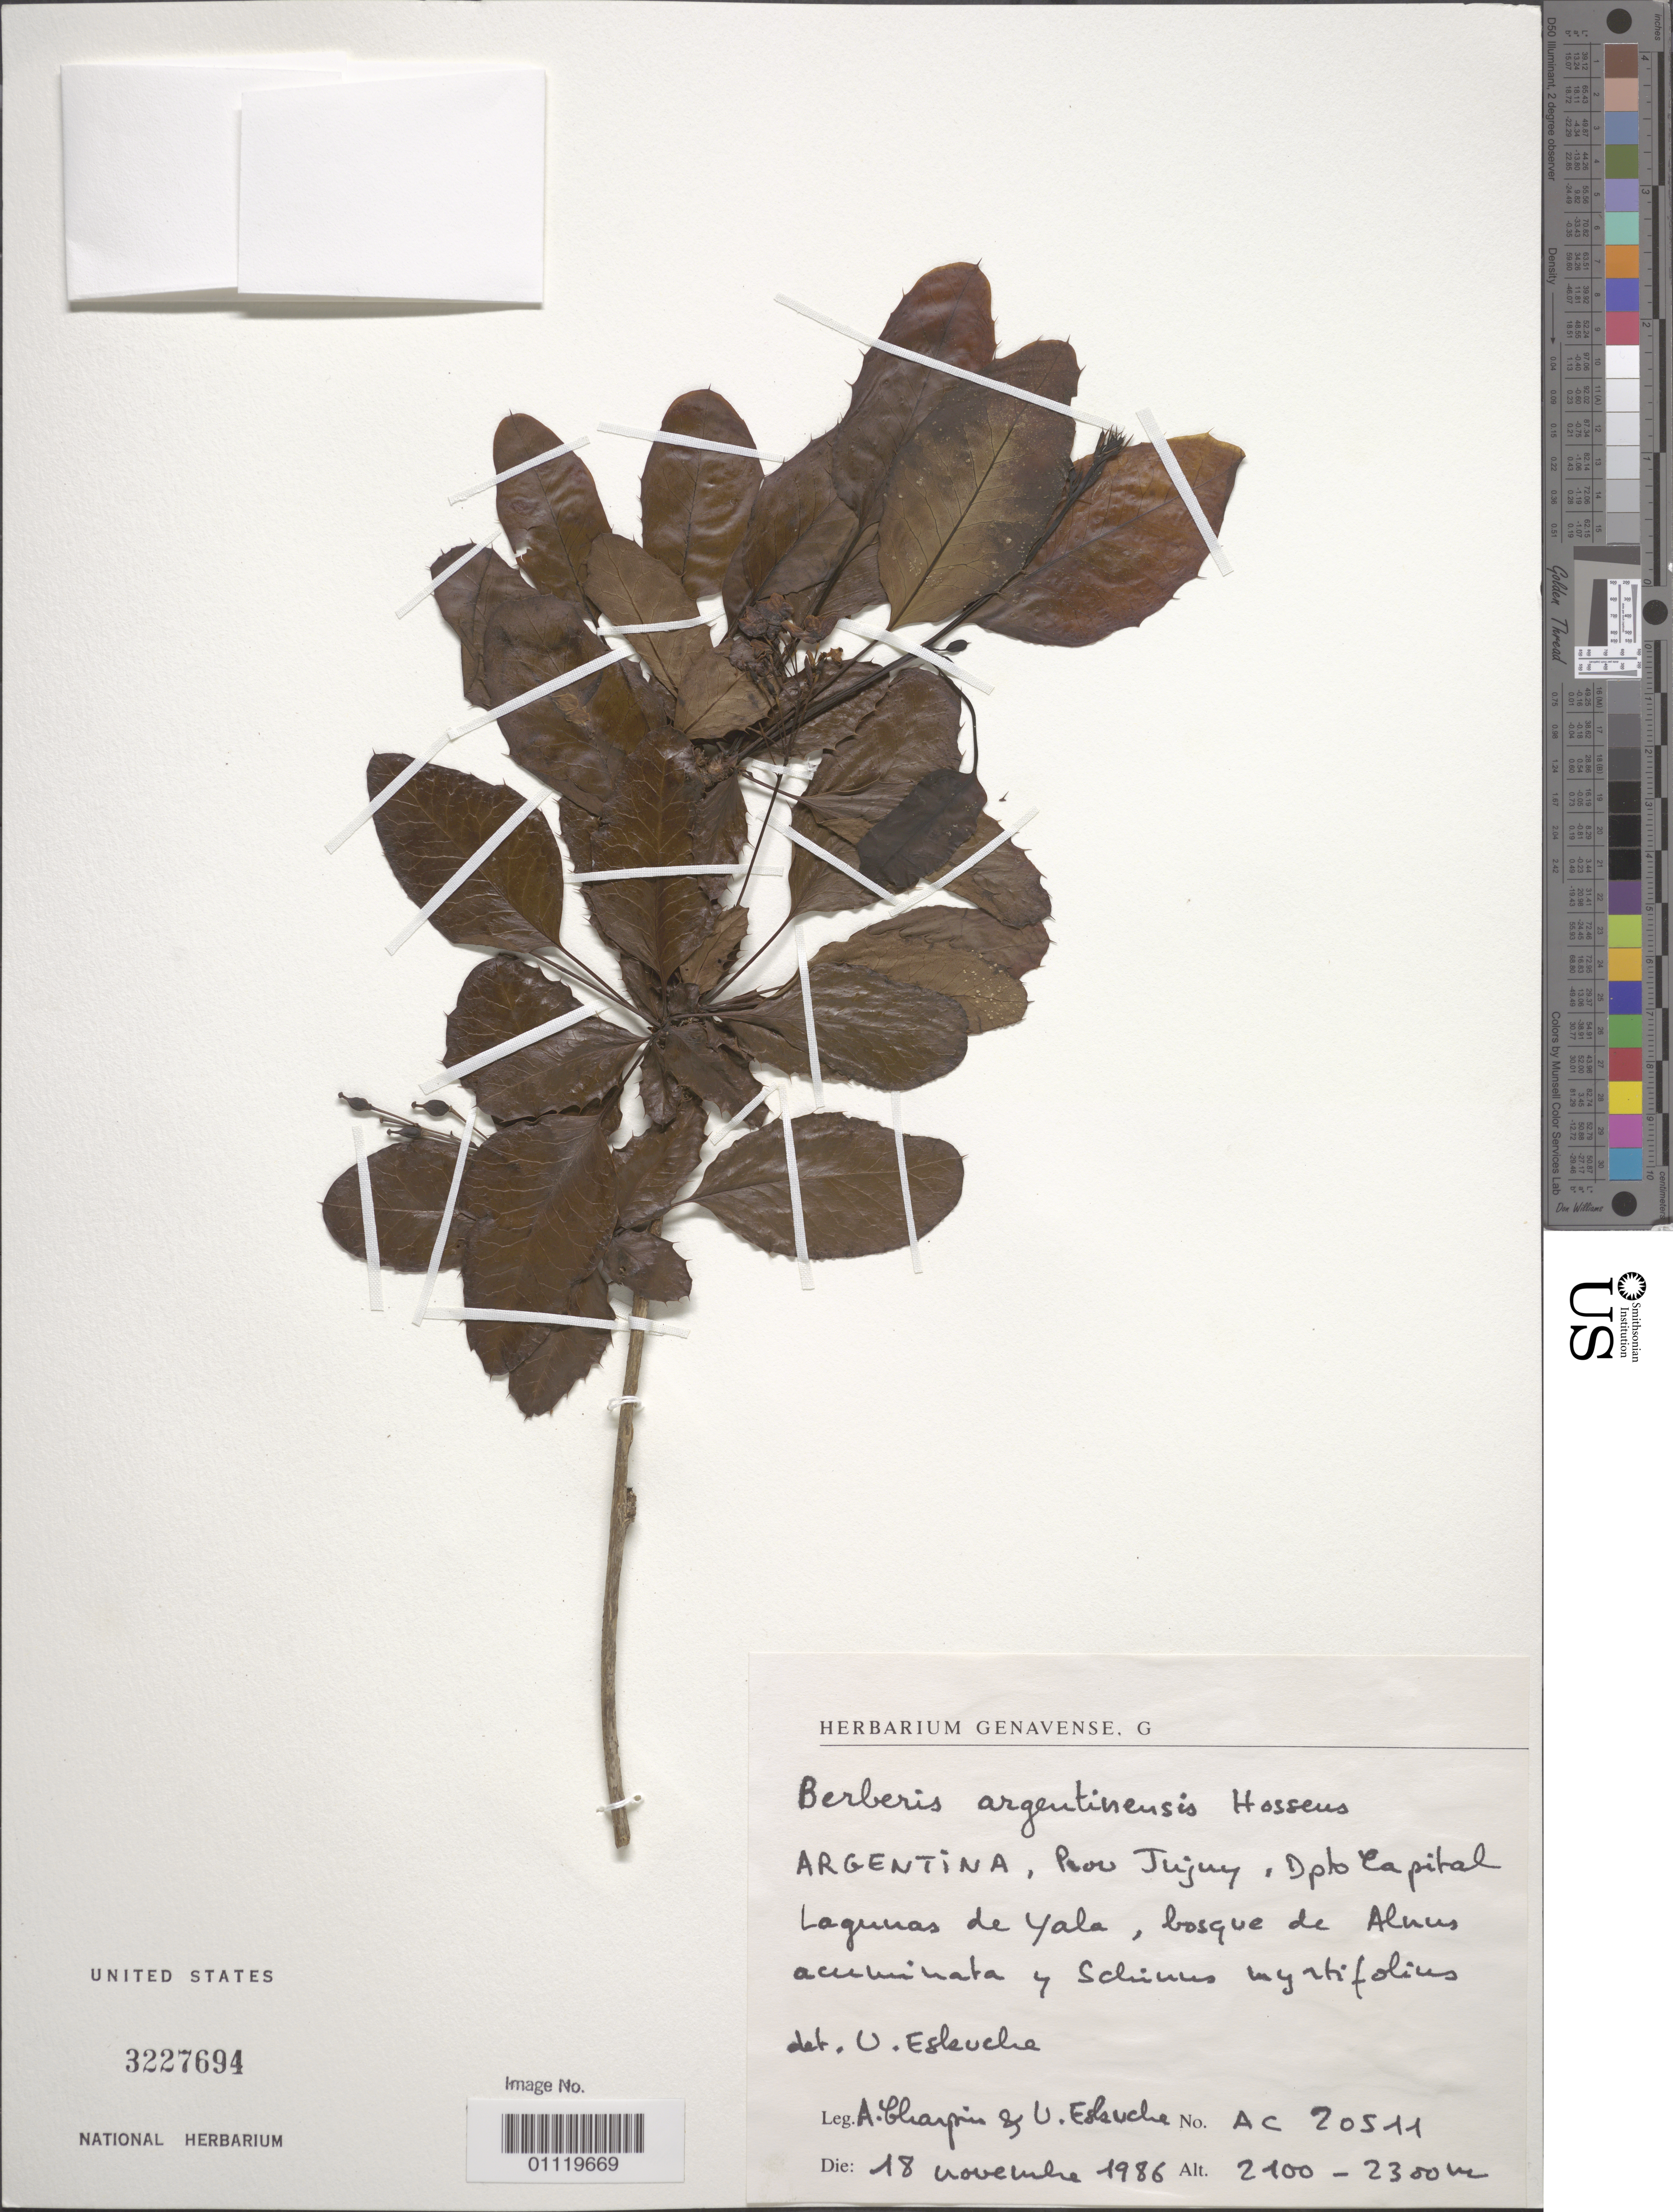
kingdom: Plantae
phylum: Tracheophyta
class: Magnoliopsida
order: Ranunculales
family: Berberidaceae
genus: Berberis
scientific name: Berberis argentinensis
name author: Hosseus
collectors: A. Charpin & U. G. Eskuche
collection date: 1986-11-18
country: Argentina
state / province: Jujuy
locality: Dpb Capital Lagunnas de Yala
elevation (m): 2100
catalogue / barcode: US 3227694